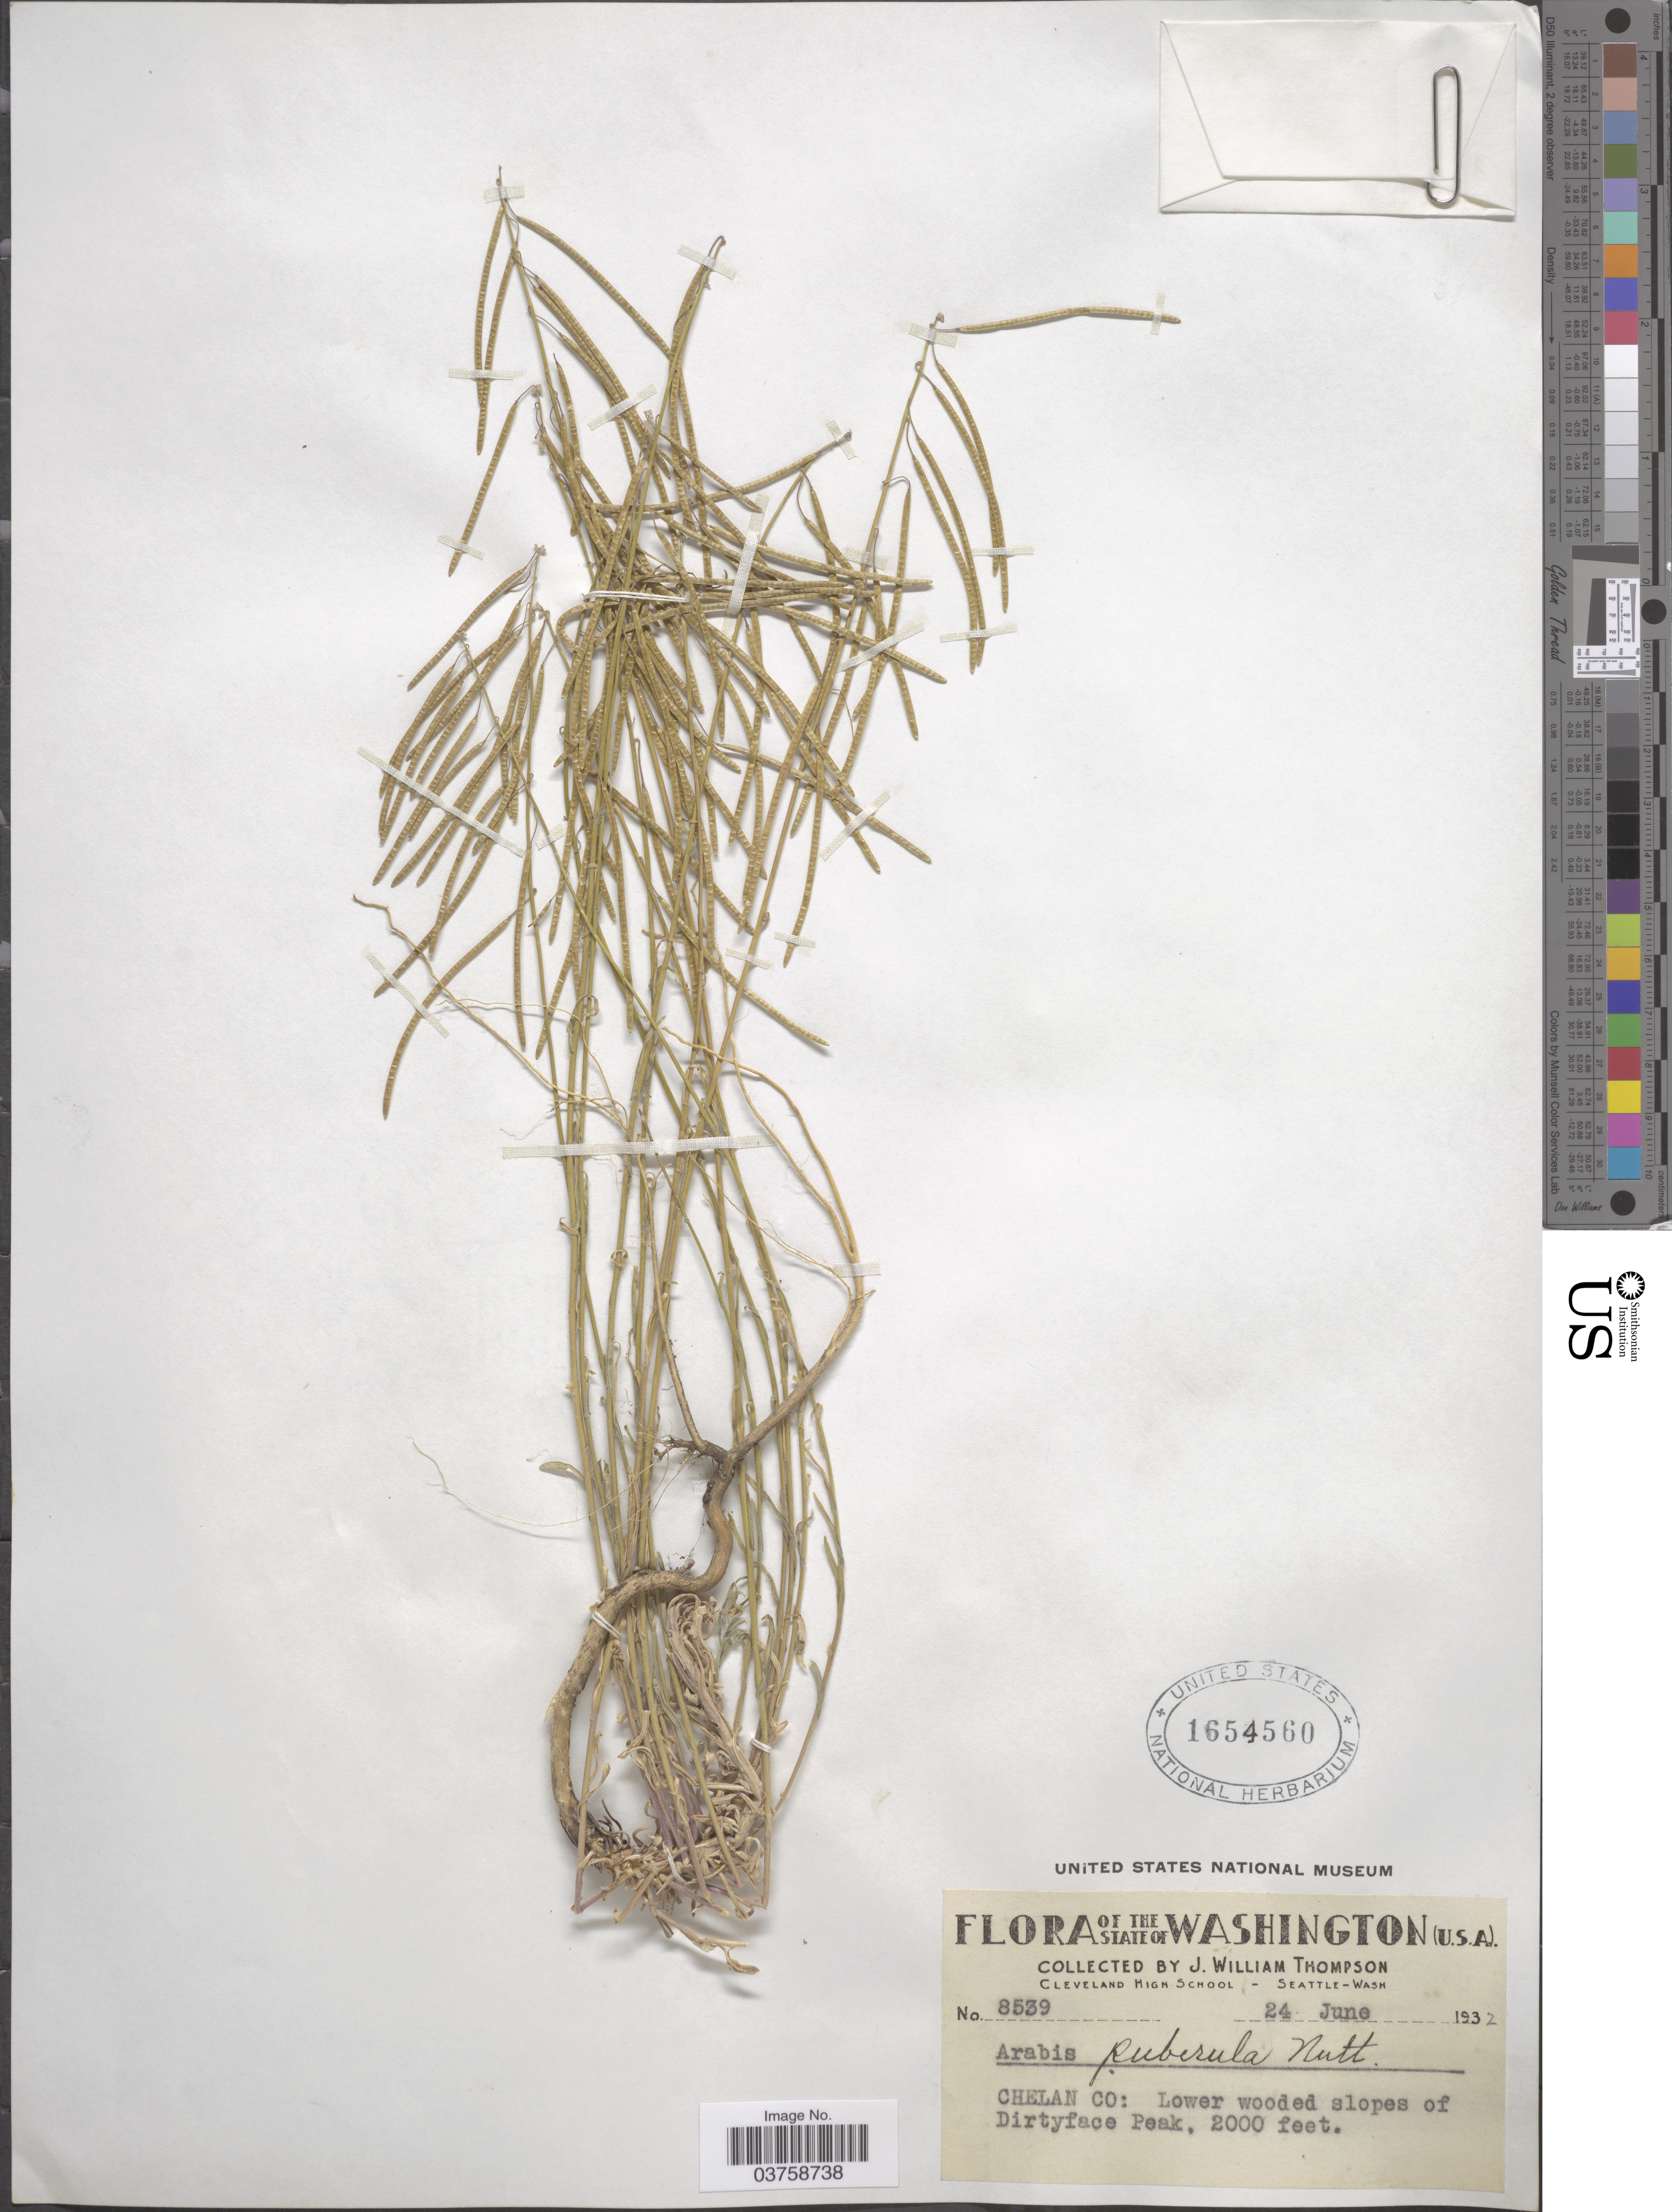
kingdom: Plantae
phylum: Tracheophyta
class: Magnoliopsida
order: Brassicales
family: Brassicaceae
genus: Arabis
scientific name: Arabis puberula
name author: Nutt.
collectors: J. W. Thompson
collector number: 8539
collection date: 1932-06-24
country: United States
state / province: Washington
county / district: Chelan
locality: The State of Washington. Chelan Co.: Lower wooded slopes of Dirtyface Peak.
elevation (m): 610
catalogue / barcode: US 1654560